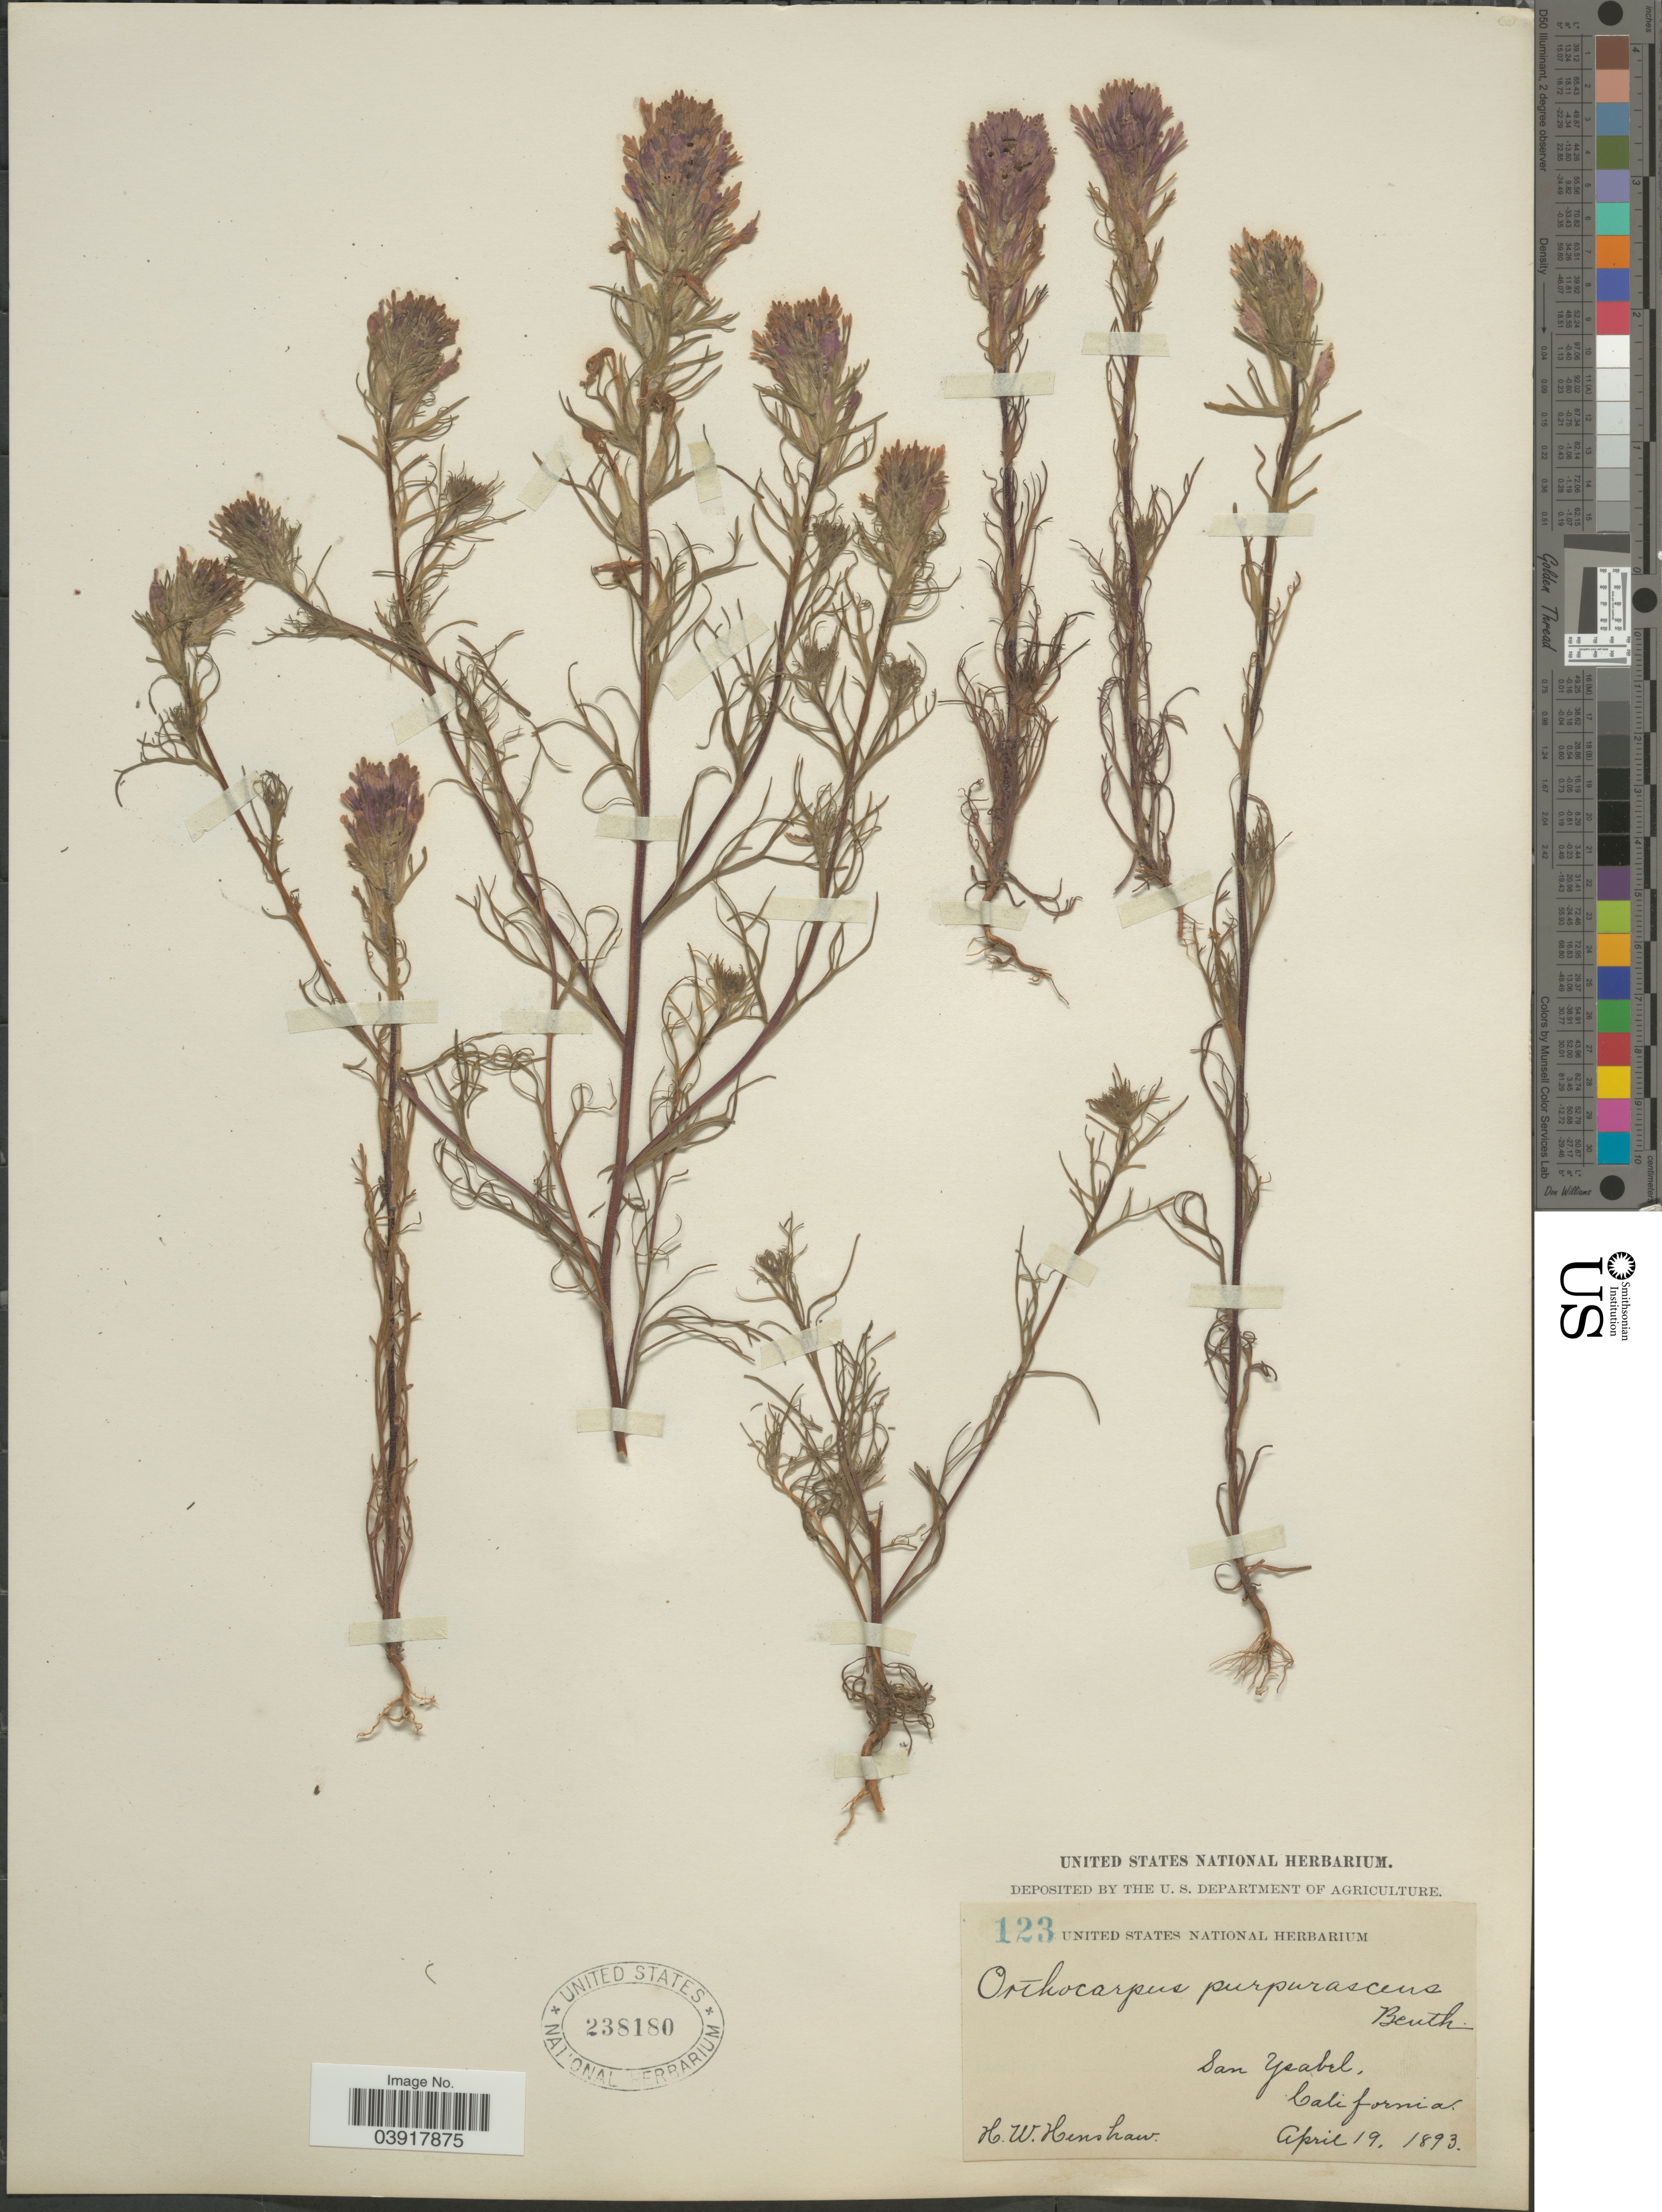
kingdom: Plantae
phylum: Tracheophyta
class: Magnoliopsida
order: Lamiales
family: Orobanchaceae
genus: Orthocarpus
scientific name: Orthocarpus purpurascens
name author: Benth.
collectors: H. Henshaw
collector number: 123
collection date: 1893-04-19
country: United States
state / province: California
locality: San Ysabel.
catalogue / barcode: US 238180